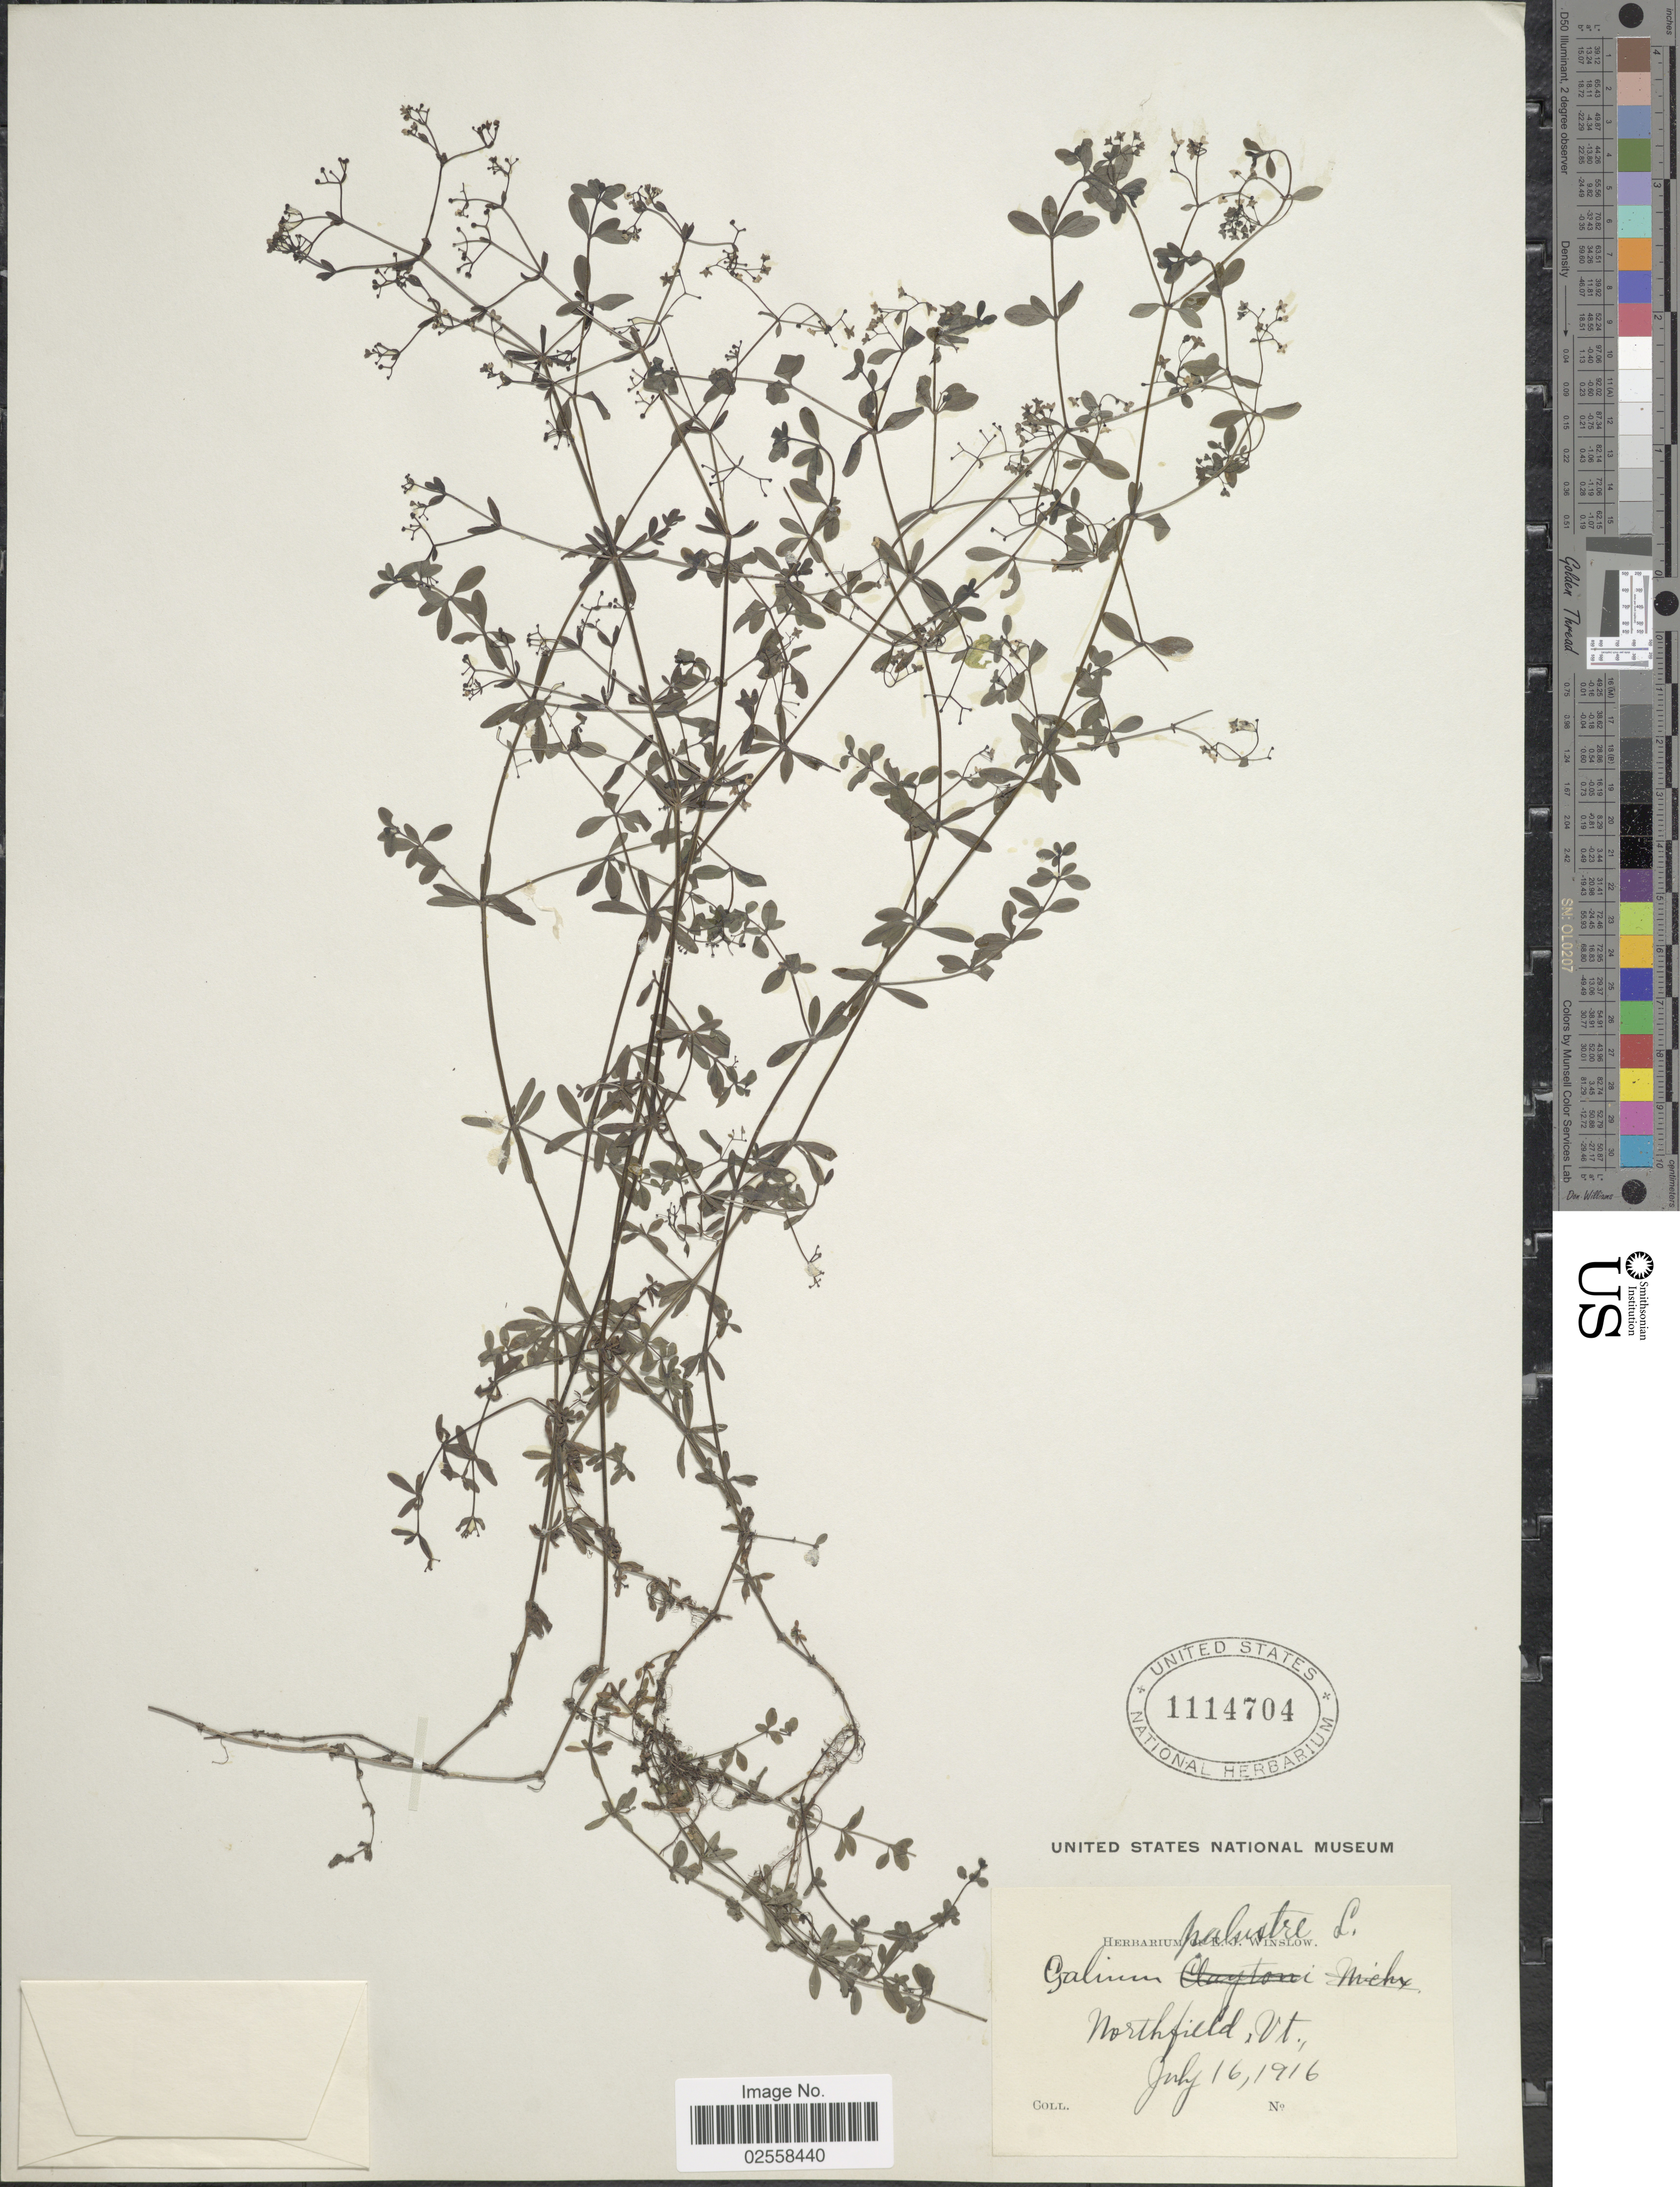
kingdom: Plantae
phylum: Tracheophyta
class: Magnoliopsida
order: Gentianales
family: Rubiaceae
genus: Galium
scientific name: Galium plumosum subsp. plumosum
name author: Rusby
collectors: ex herb. E. J. Winslow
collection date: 1916-07-16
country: United States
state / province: Vermont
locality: Northfield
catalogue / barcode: US 1114704